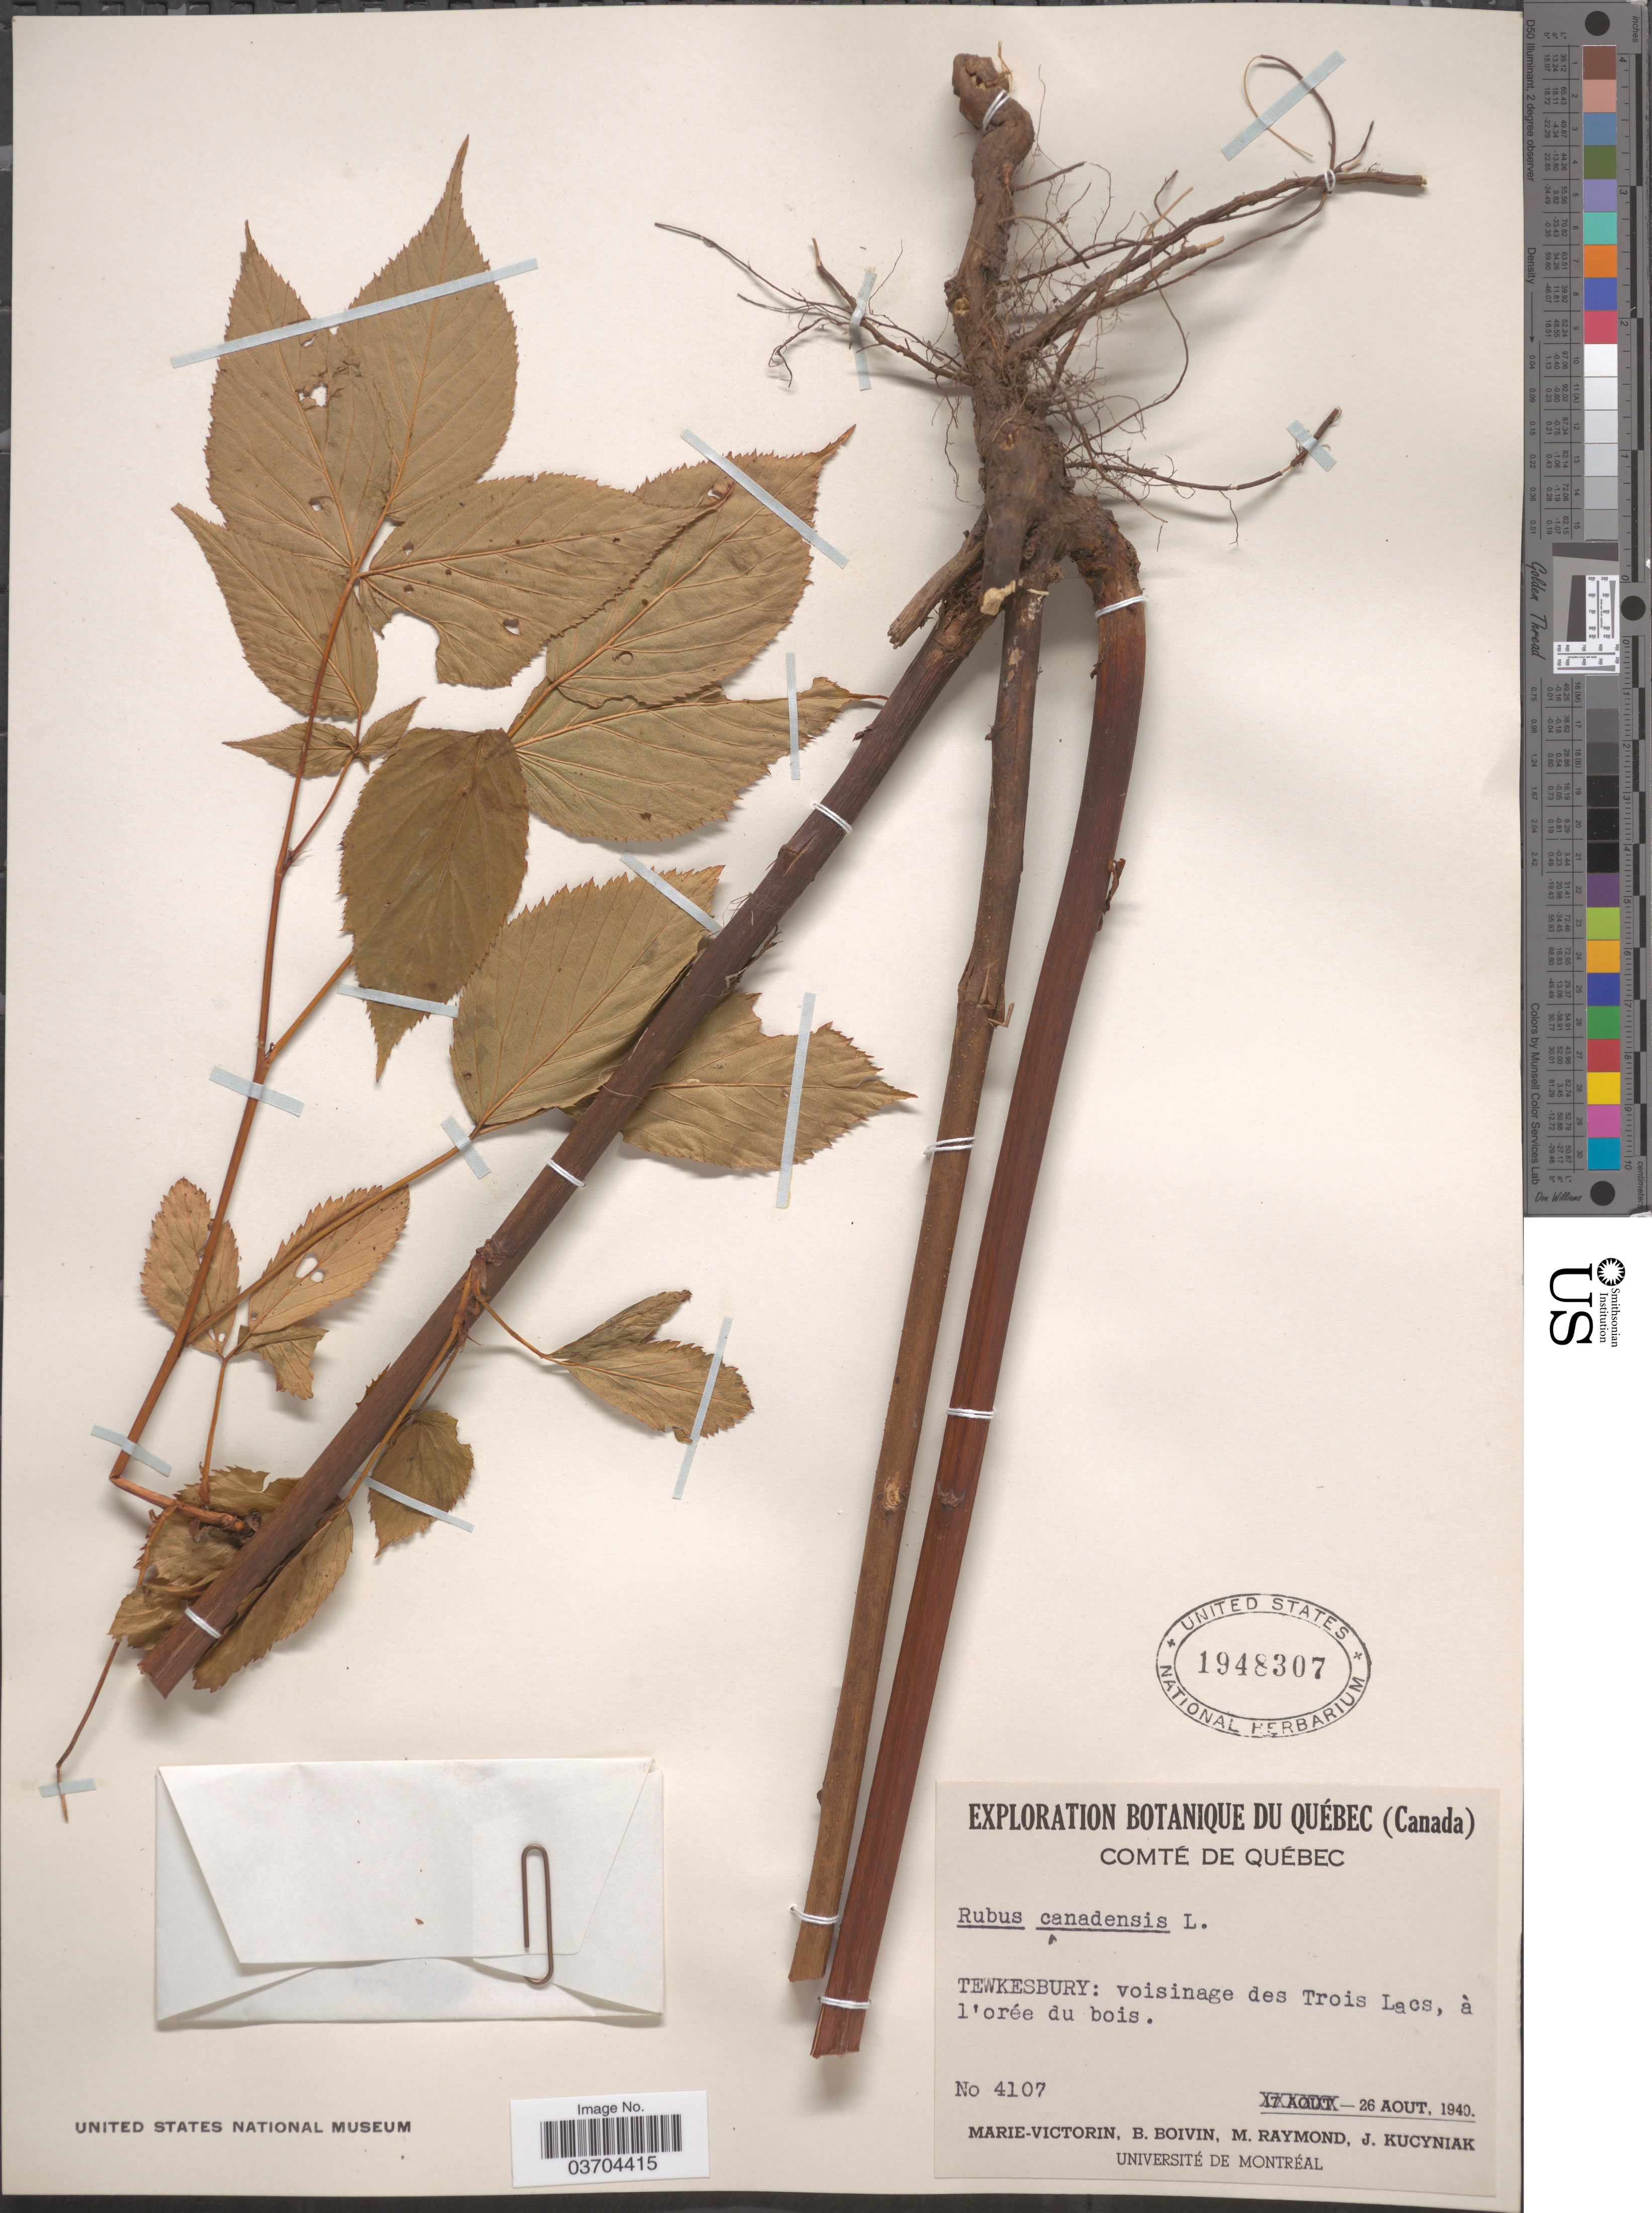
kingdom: Plantae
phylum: Tracheophyta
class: Magnoliopsida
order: Rosales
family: Rosaceae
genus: Rubus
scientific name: Rubus canadensis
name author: L.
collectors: -. Marie-Victorin, J. R. B. Boivin, M. Raymond & J. Kucyniak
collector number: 4107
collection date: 1940-08-26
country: Canada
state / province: Quebec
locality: Comté de Québec. Tewkesbury: voisinage des Trois Lacs, à l'orée du bois.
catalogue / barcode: US 1948307